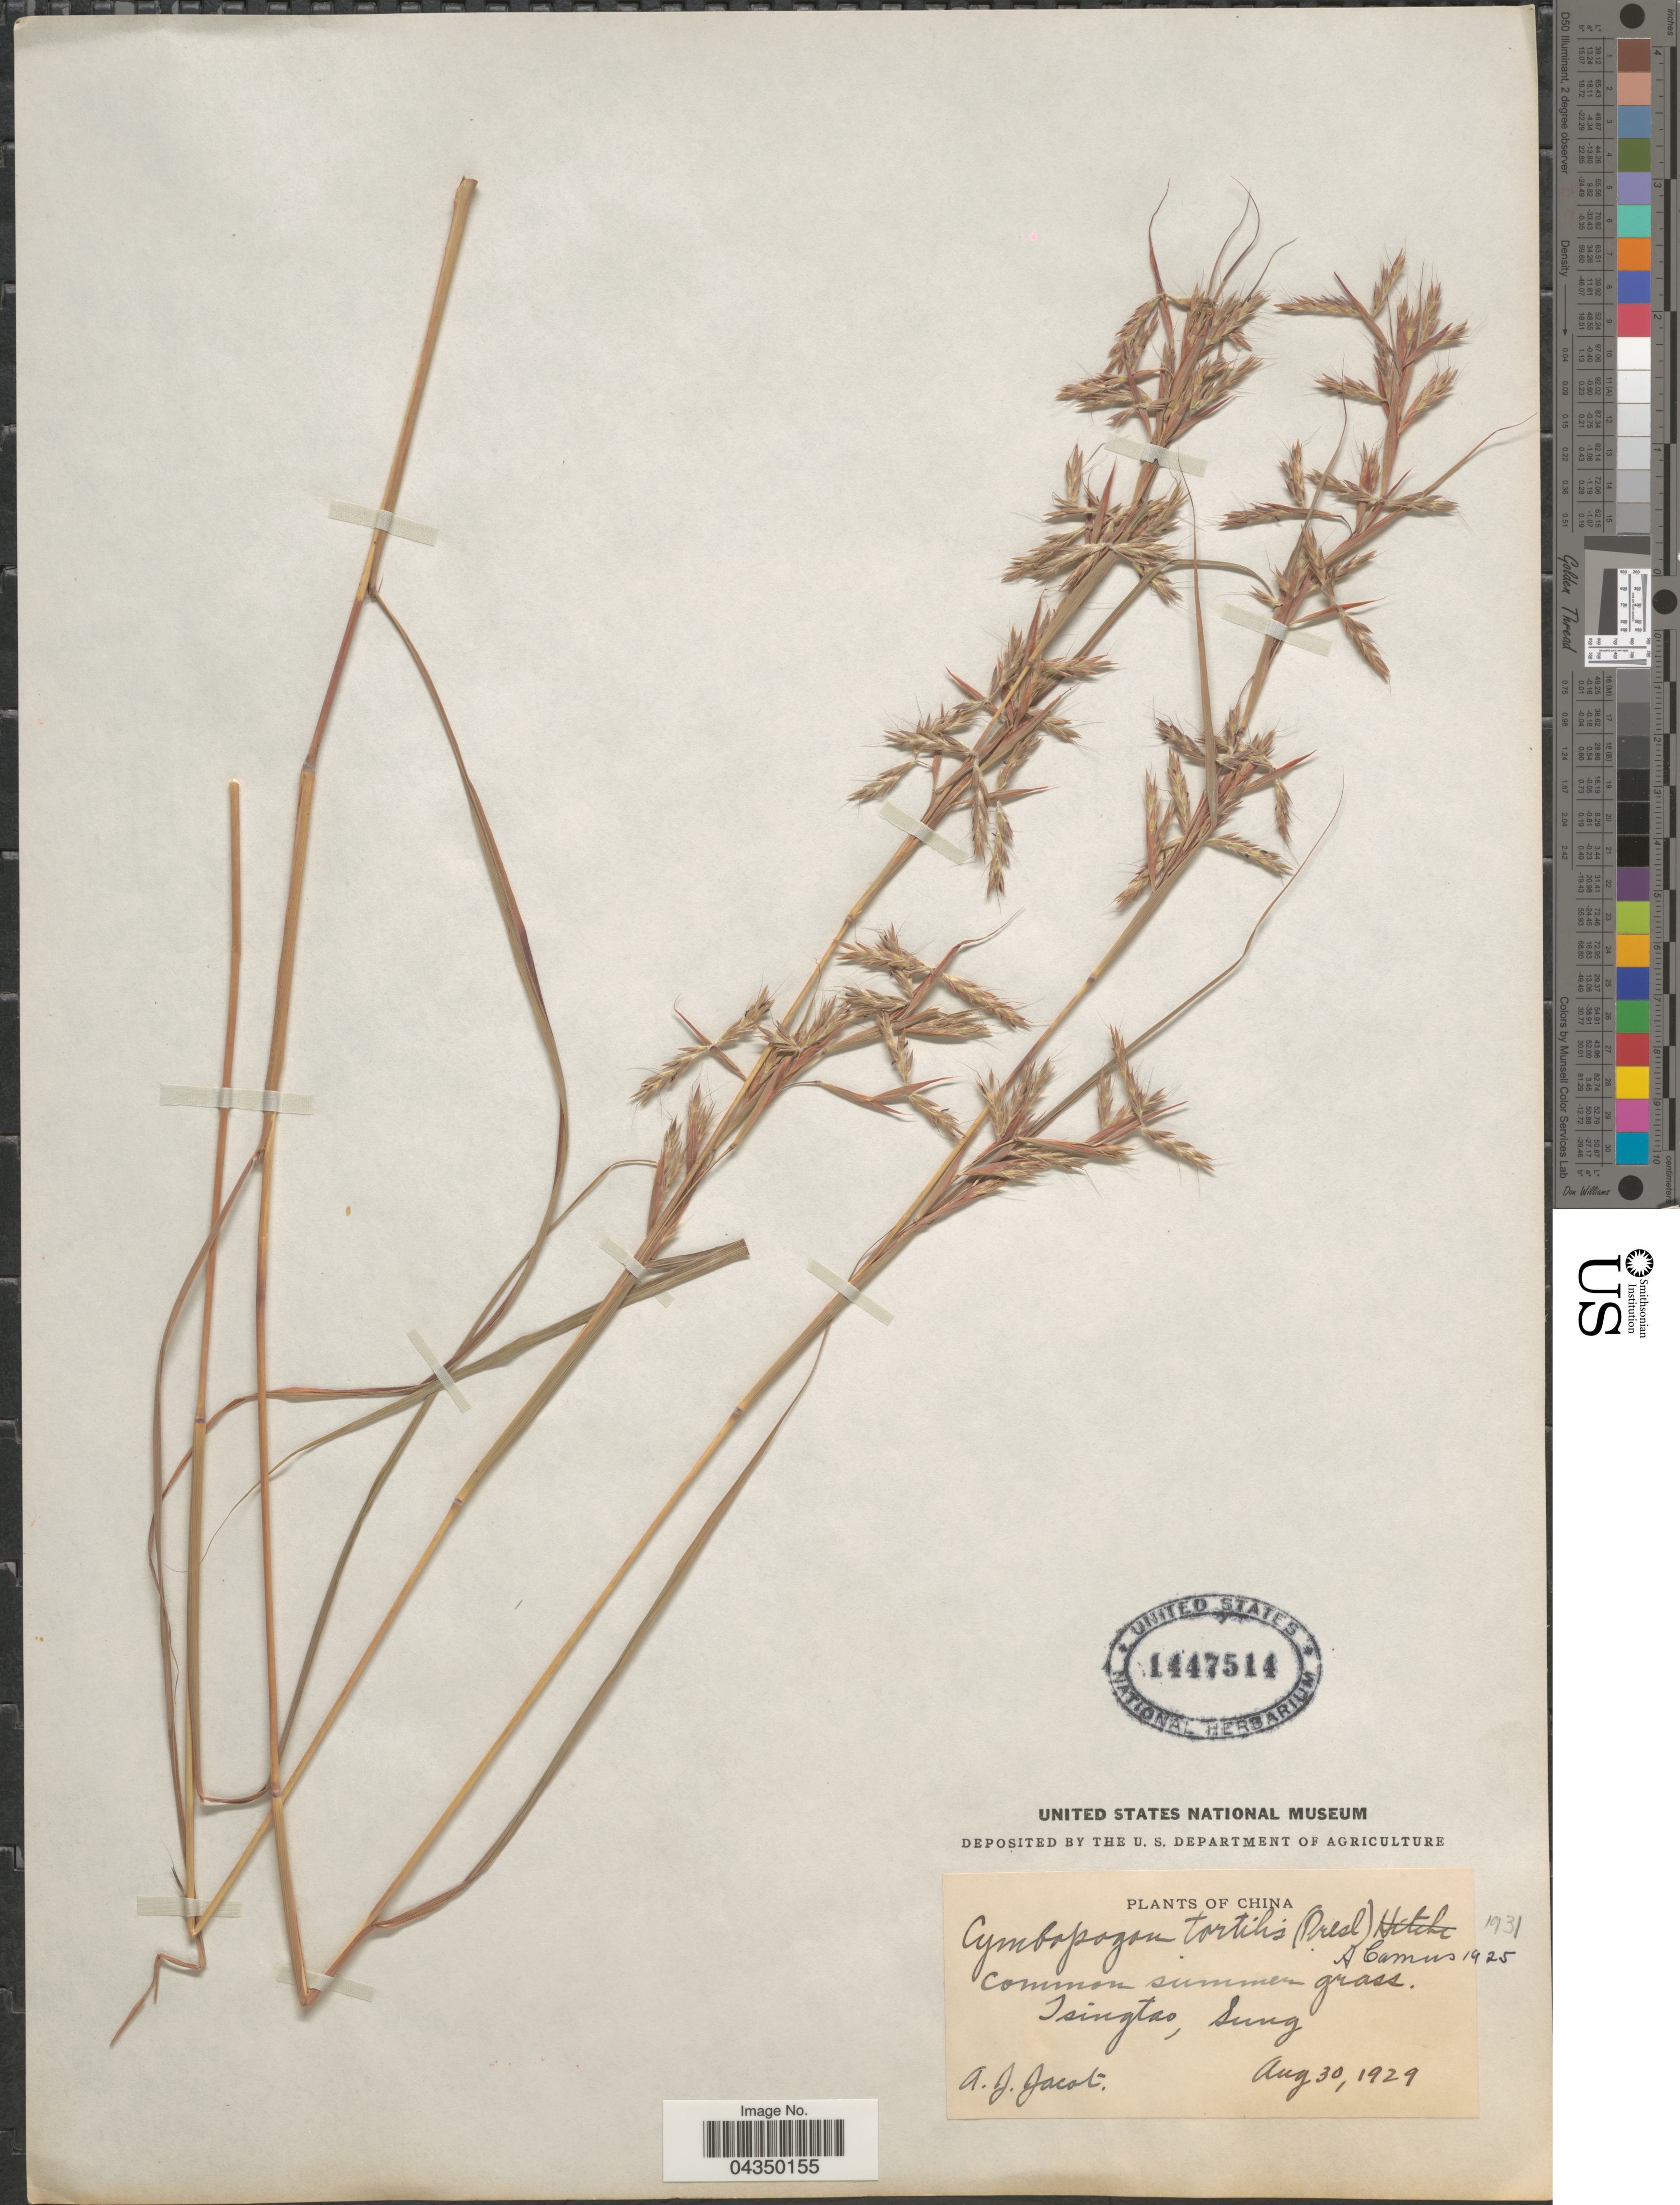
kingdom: Plantae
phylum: Tracheophyta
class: Liliopsida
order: Poales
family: Poaceae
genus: Cymbopogon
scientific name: Cymbopogon tortilis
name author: (J. Presl) A. Camus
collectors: A. Jacot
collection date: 1929-08-30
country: China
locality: Tsingtao, Sung.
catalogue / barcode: US 1447514